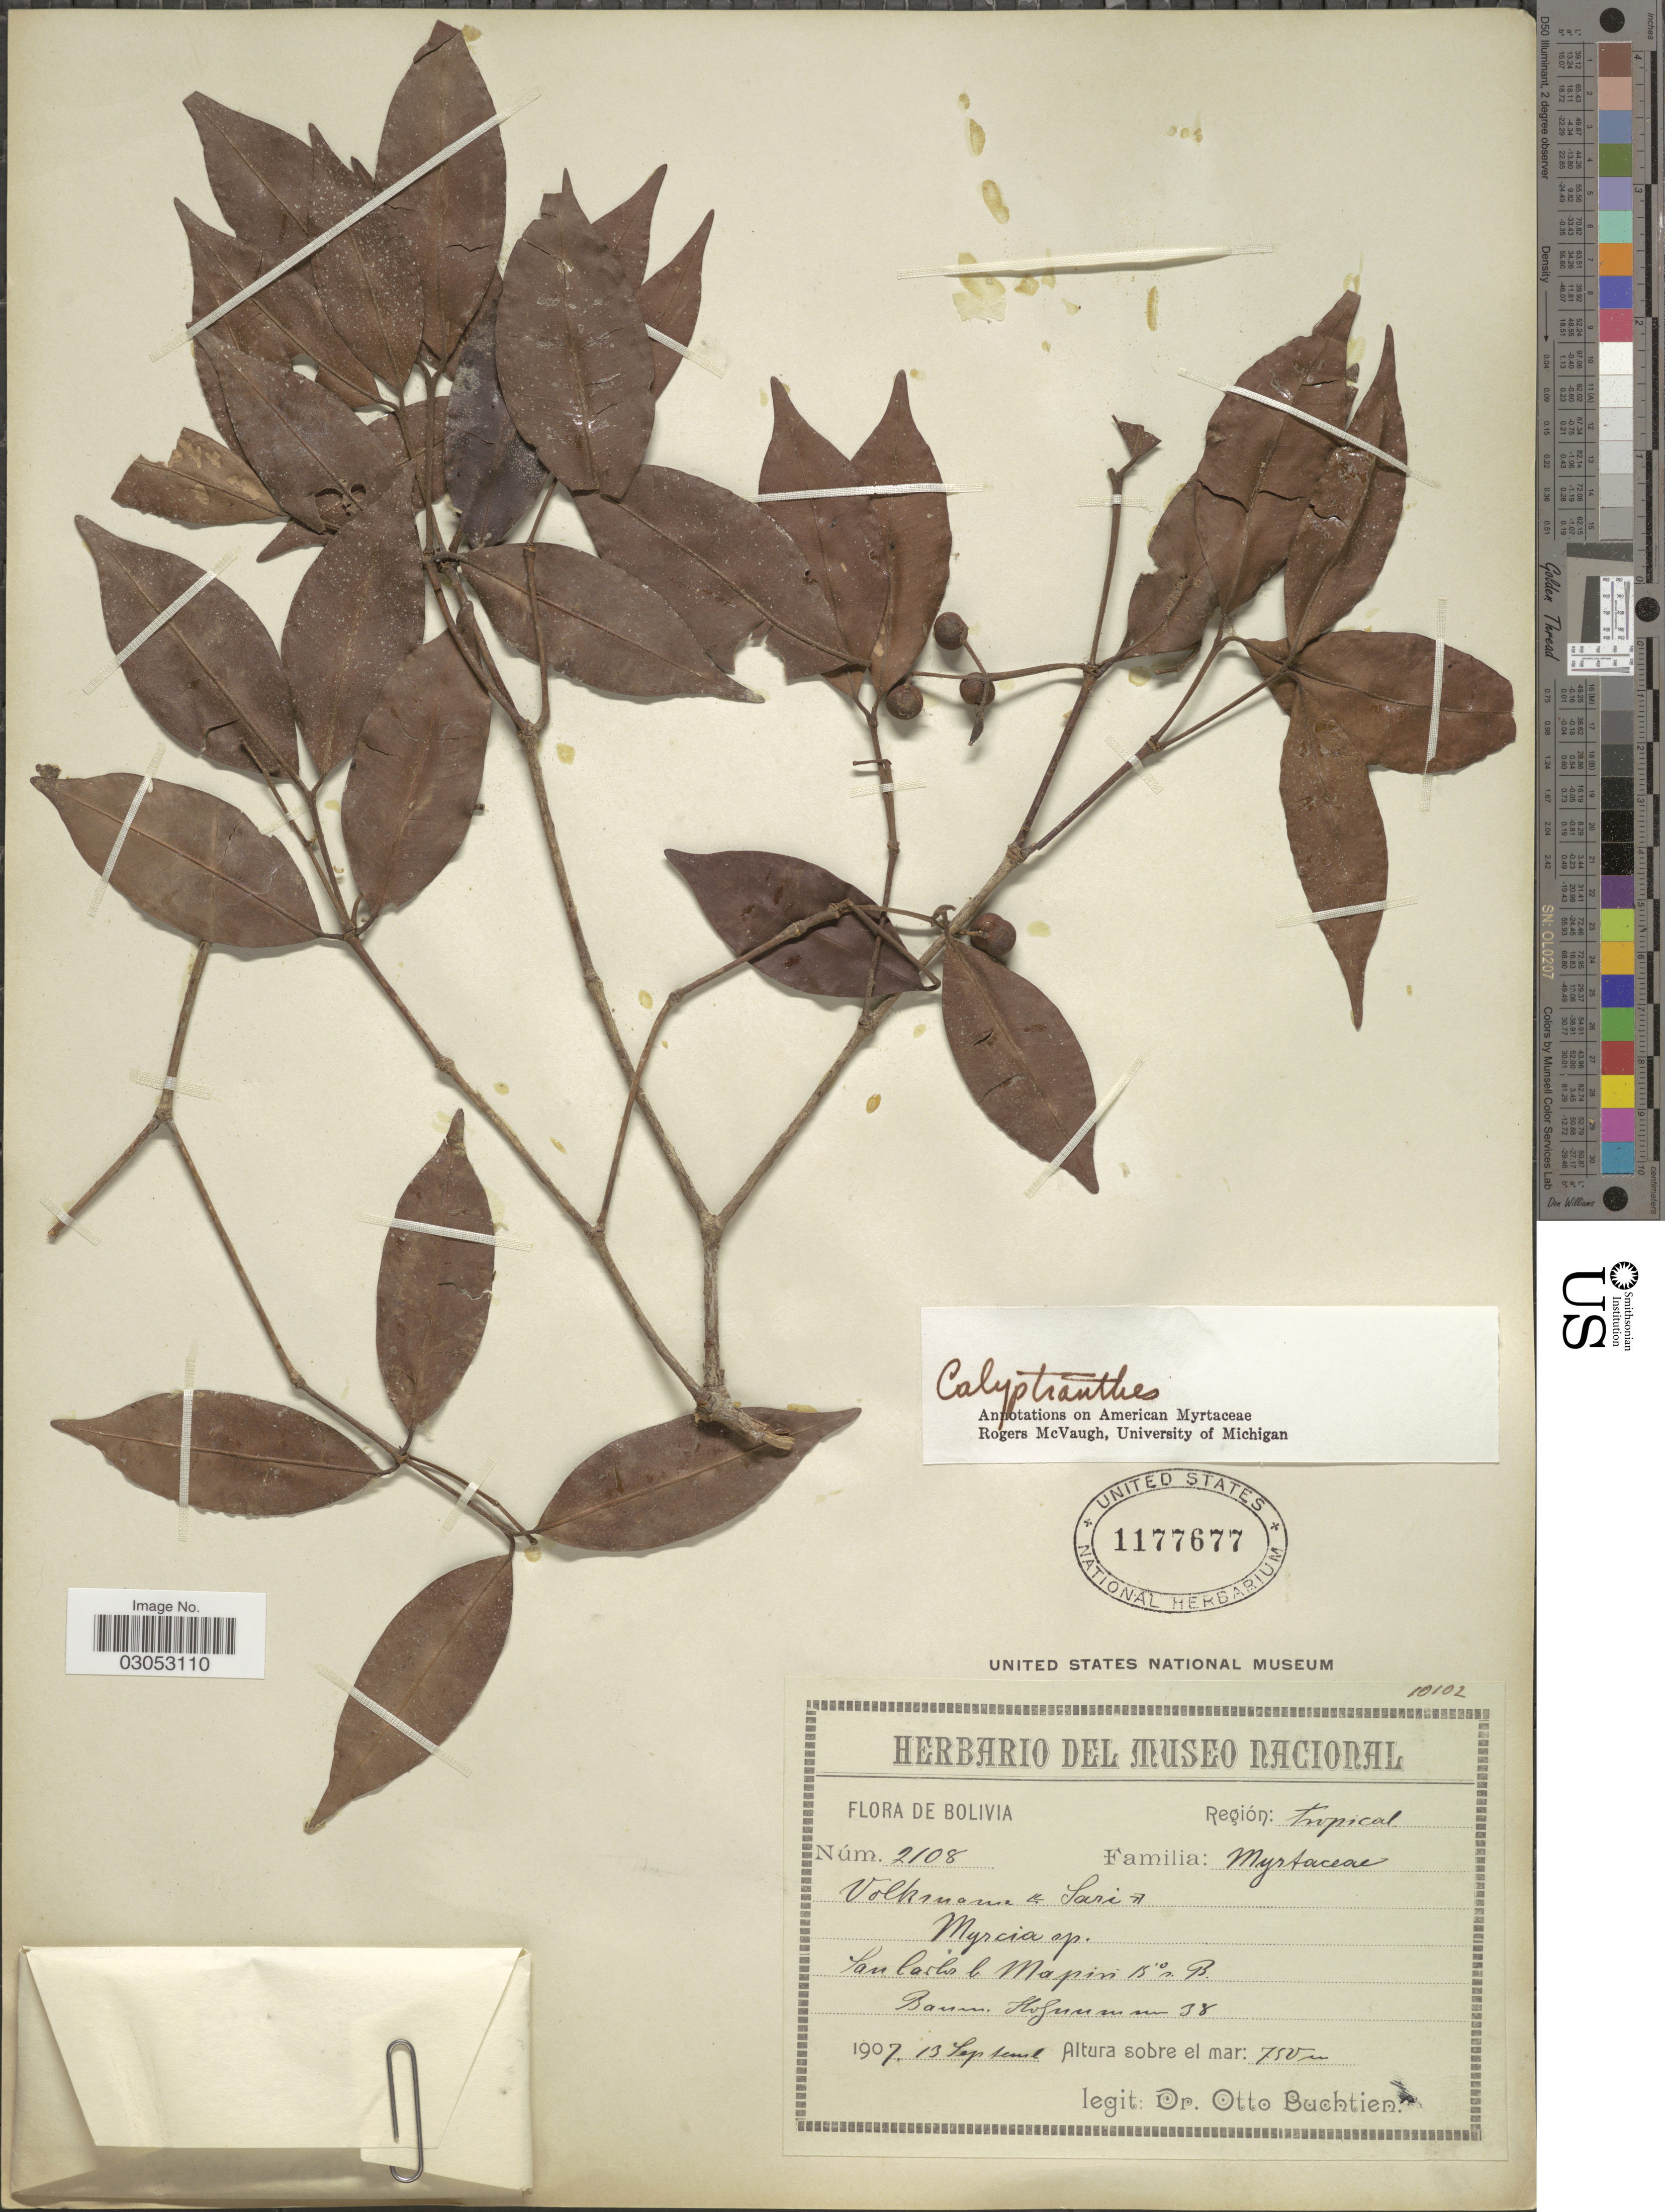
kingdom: Plantae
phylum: Tracheophyta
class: Magnoliopsida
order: Myrtales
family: Myrtaceae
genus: Myrcia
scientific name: Myrcia sp.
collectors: O. Buchtien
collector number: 2108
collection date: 1907-09-13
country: Bolivia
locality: Región: tropical. San Carlos l Mapiri 15°s. B.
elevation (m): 750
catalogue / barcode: US 1177677